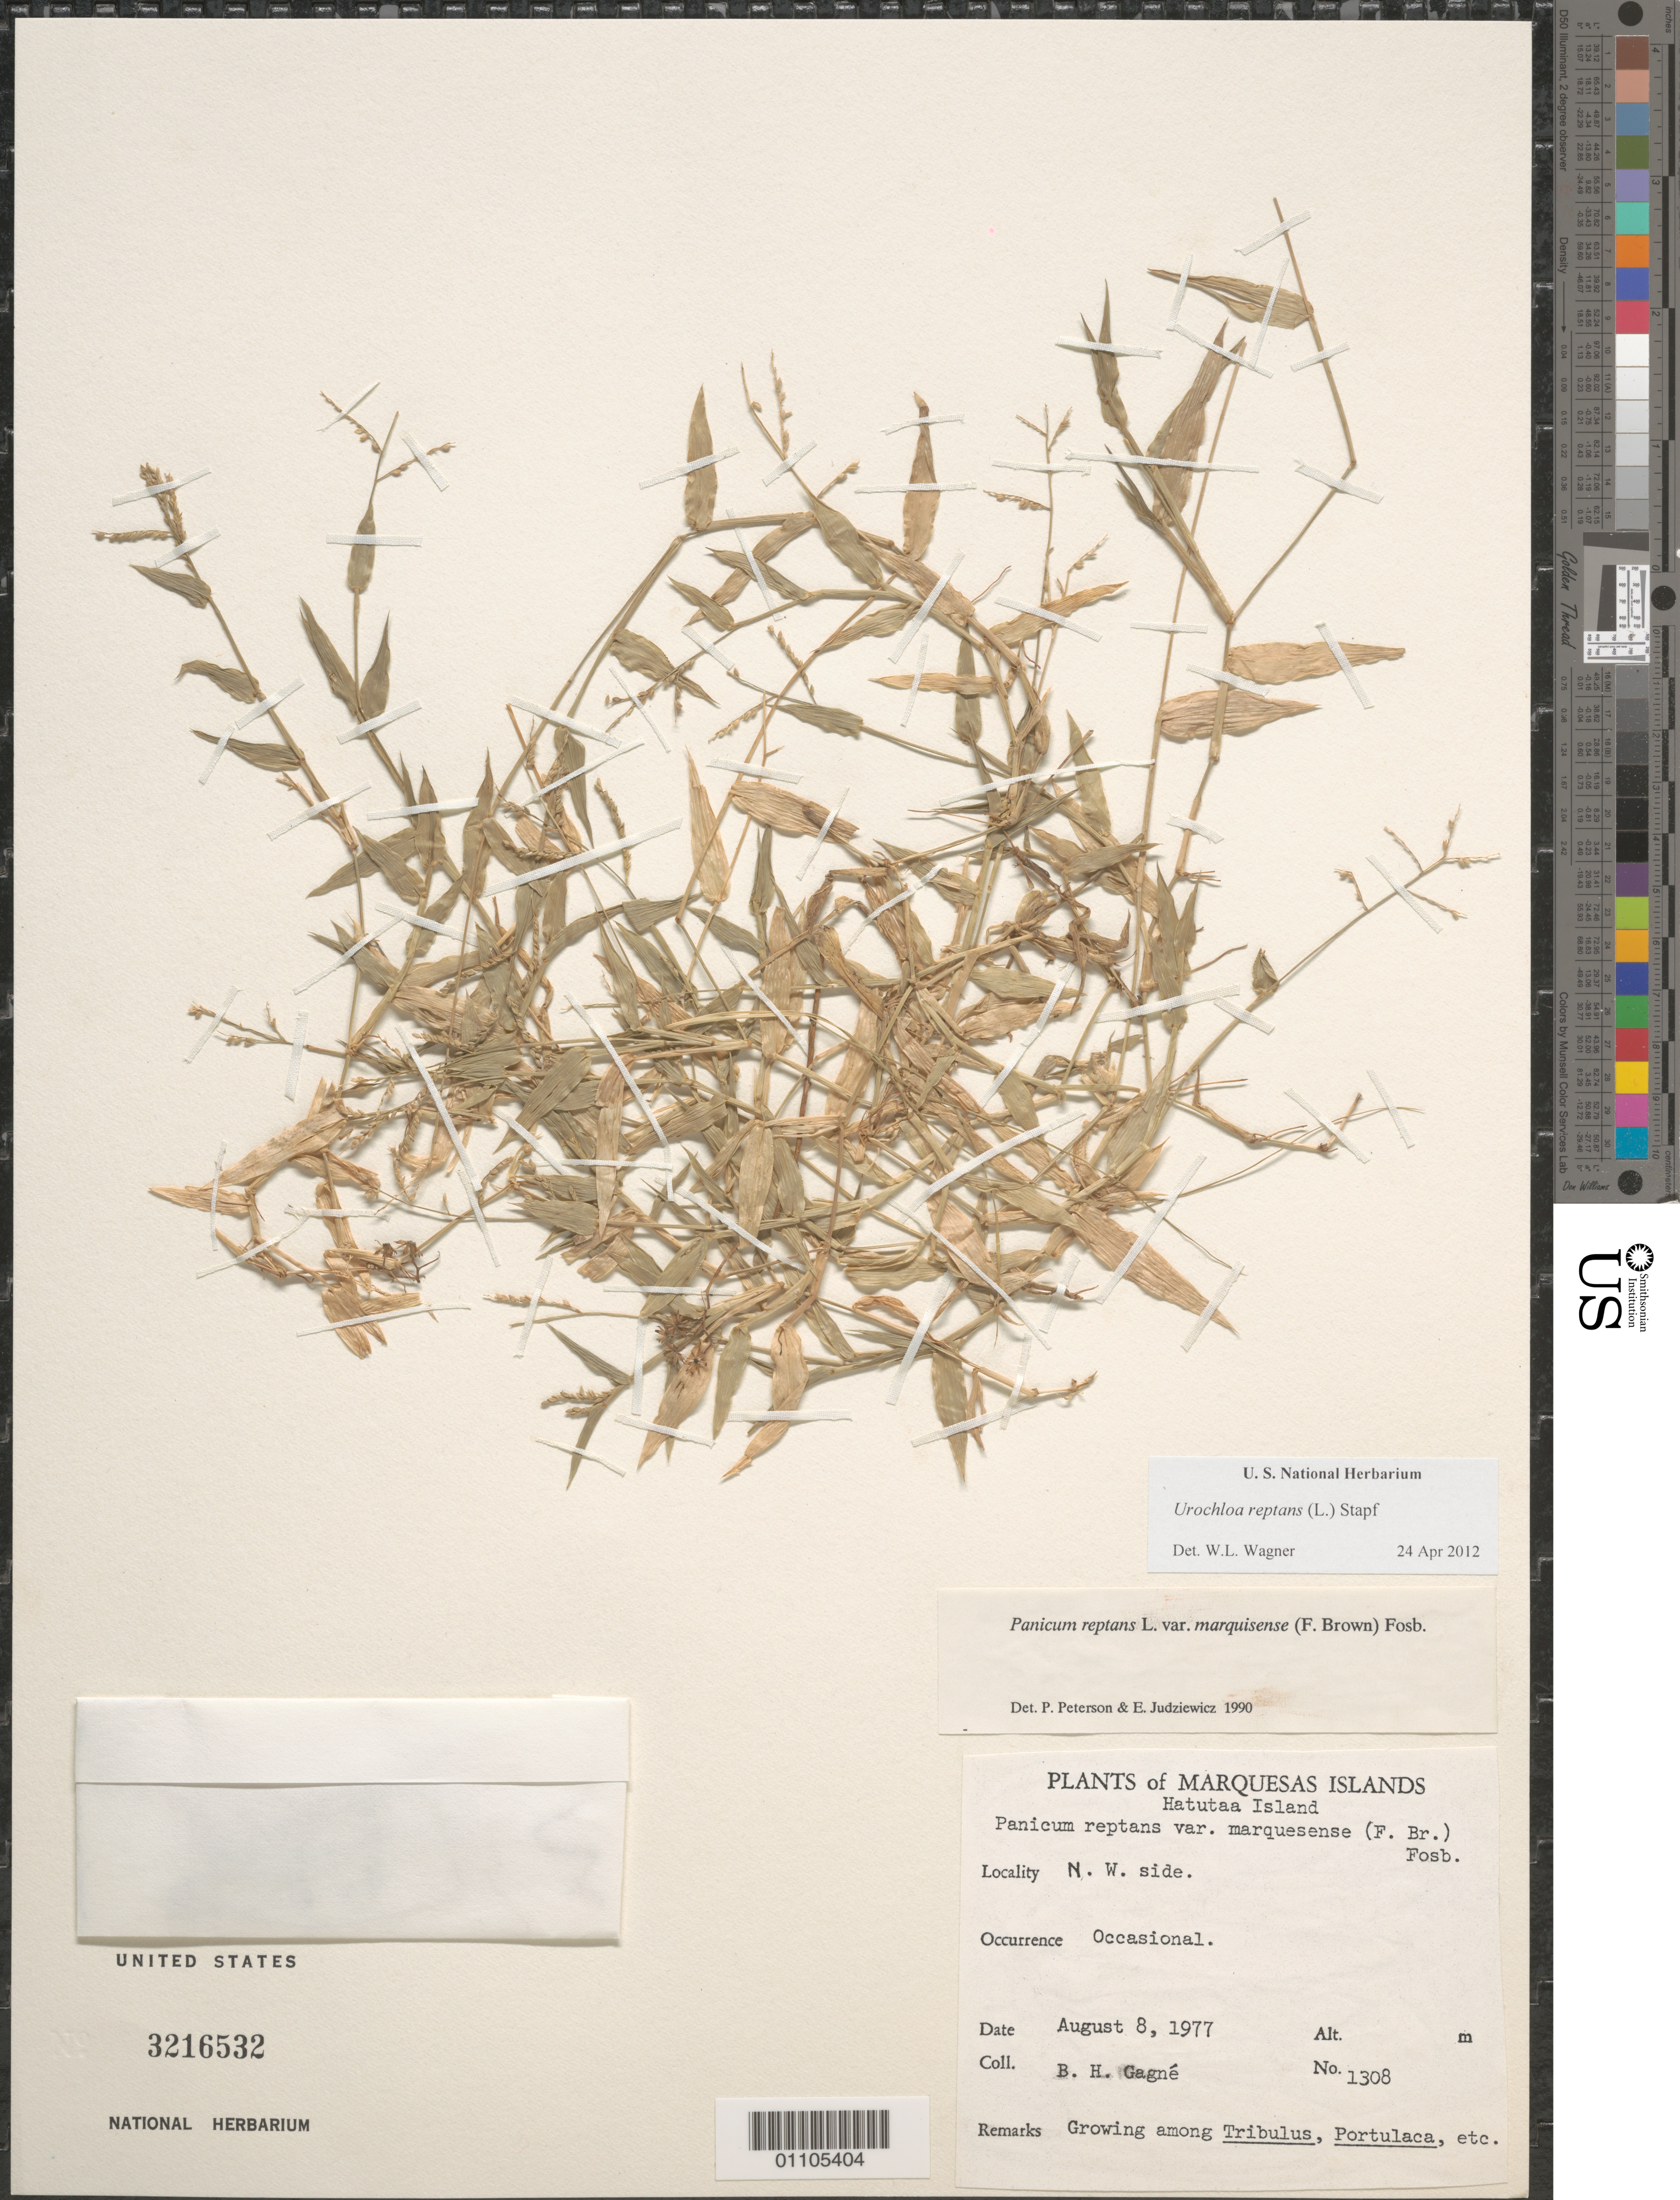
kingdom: Plantae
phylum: Tracheophyta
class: Liliopsida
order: Poales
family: Poaceae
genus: Urochloa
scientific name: Urochloa reptans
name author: (L.) Stapf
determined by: Peterson, P. M.; Judziewicz, E. J.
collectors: B. H. Gagné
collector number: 1308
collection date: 1977-08-08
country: French Polynesia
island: Hatutaa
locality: NW side of island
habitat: growing among Tribulus, Portulaca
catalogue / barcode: US 3216532